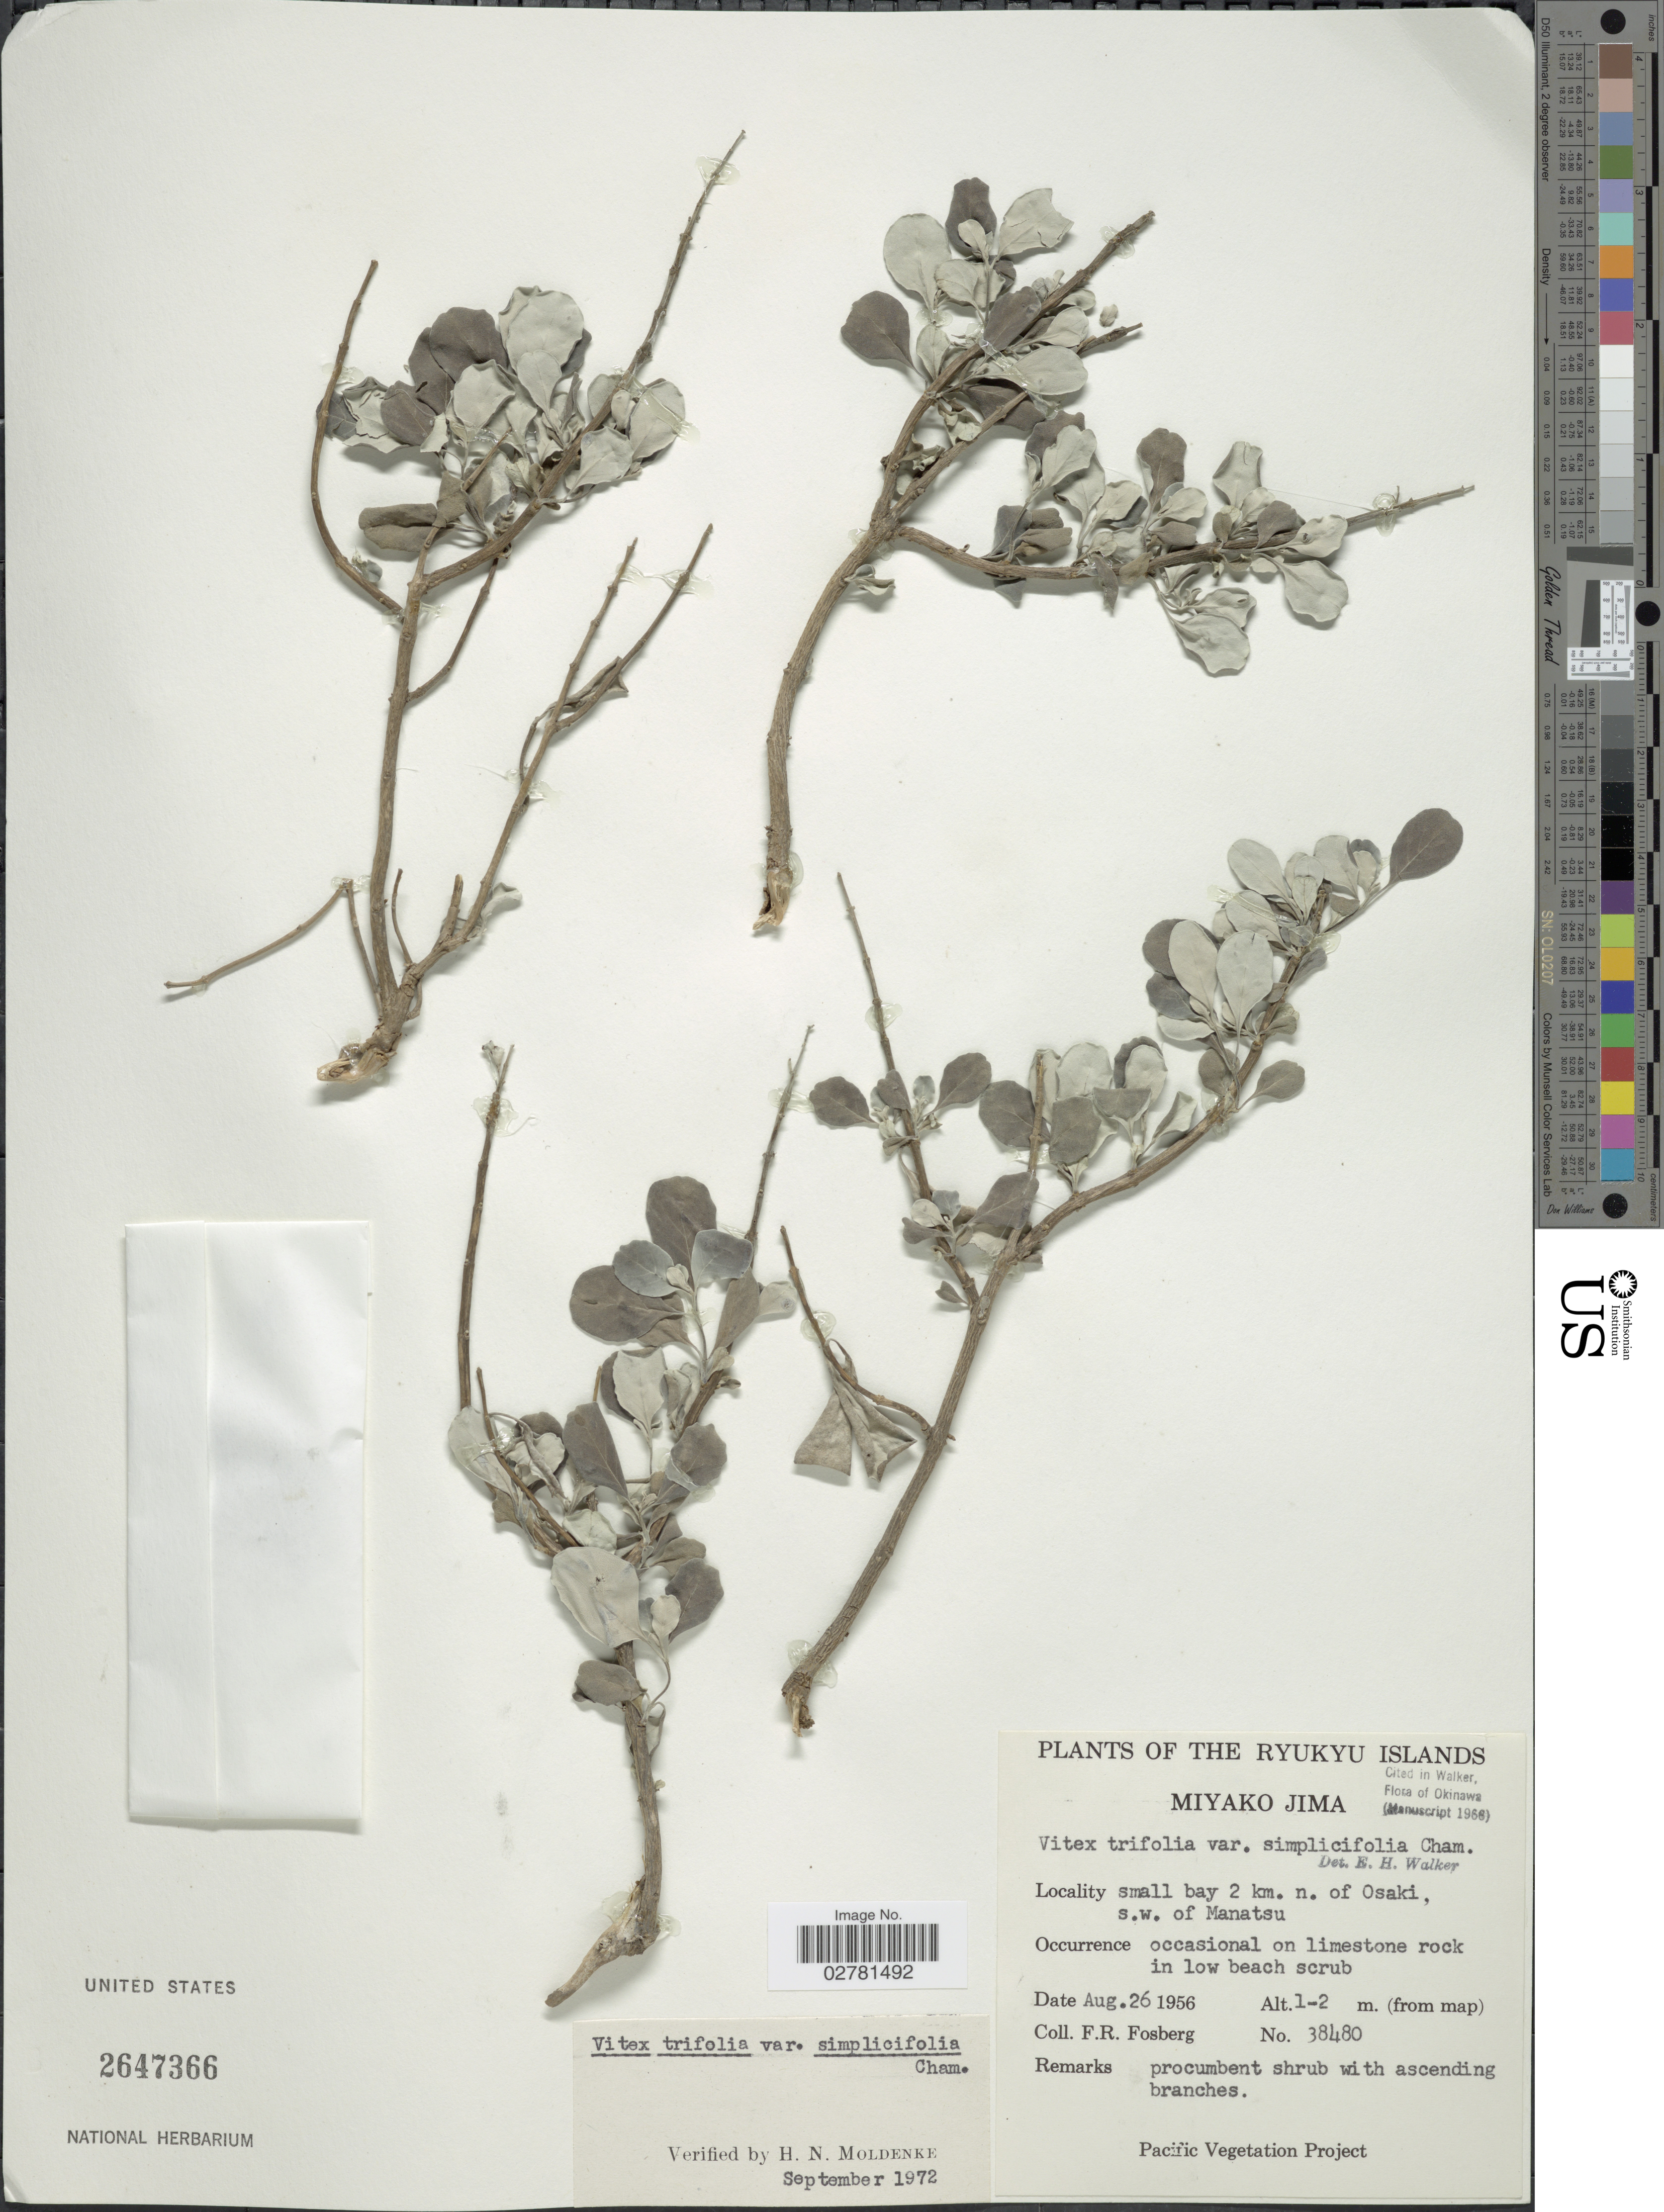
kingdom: Plantae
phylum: Tracheophyta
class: Magnoliopsida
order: Lamiales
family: Lamiaceae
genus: Vitex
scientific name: Vitex trifoliata var. simplicifolia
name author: Cham.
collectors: F. R. Fosberg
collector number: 38480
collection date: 1956-08-26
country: Japan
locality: The Ryukyu Islands. Miyako Jima. Small bay 2 km. n. of Osaki, s.w. of Manatsu.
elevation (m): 1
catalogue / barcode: US 2647366